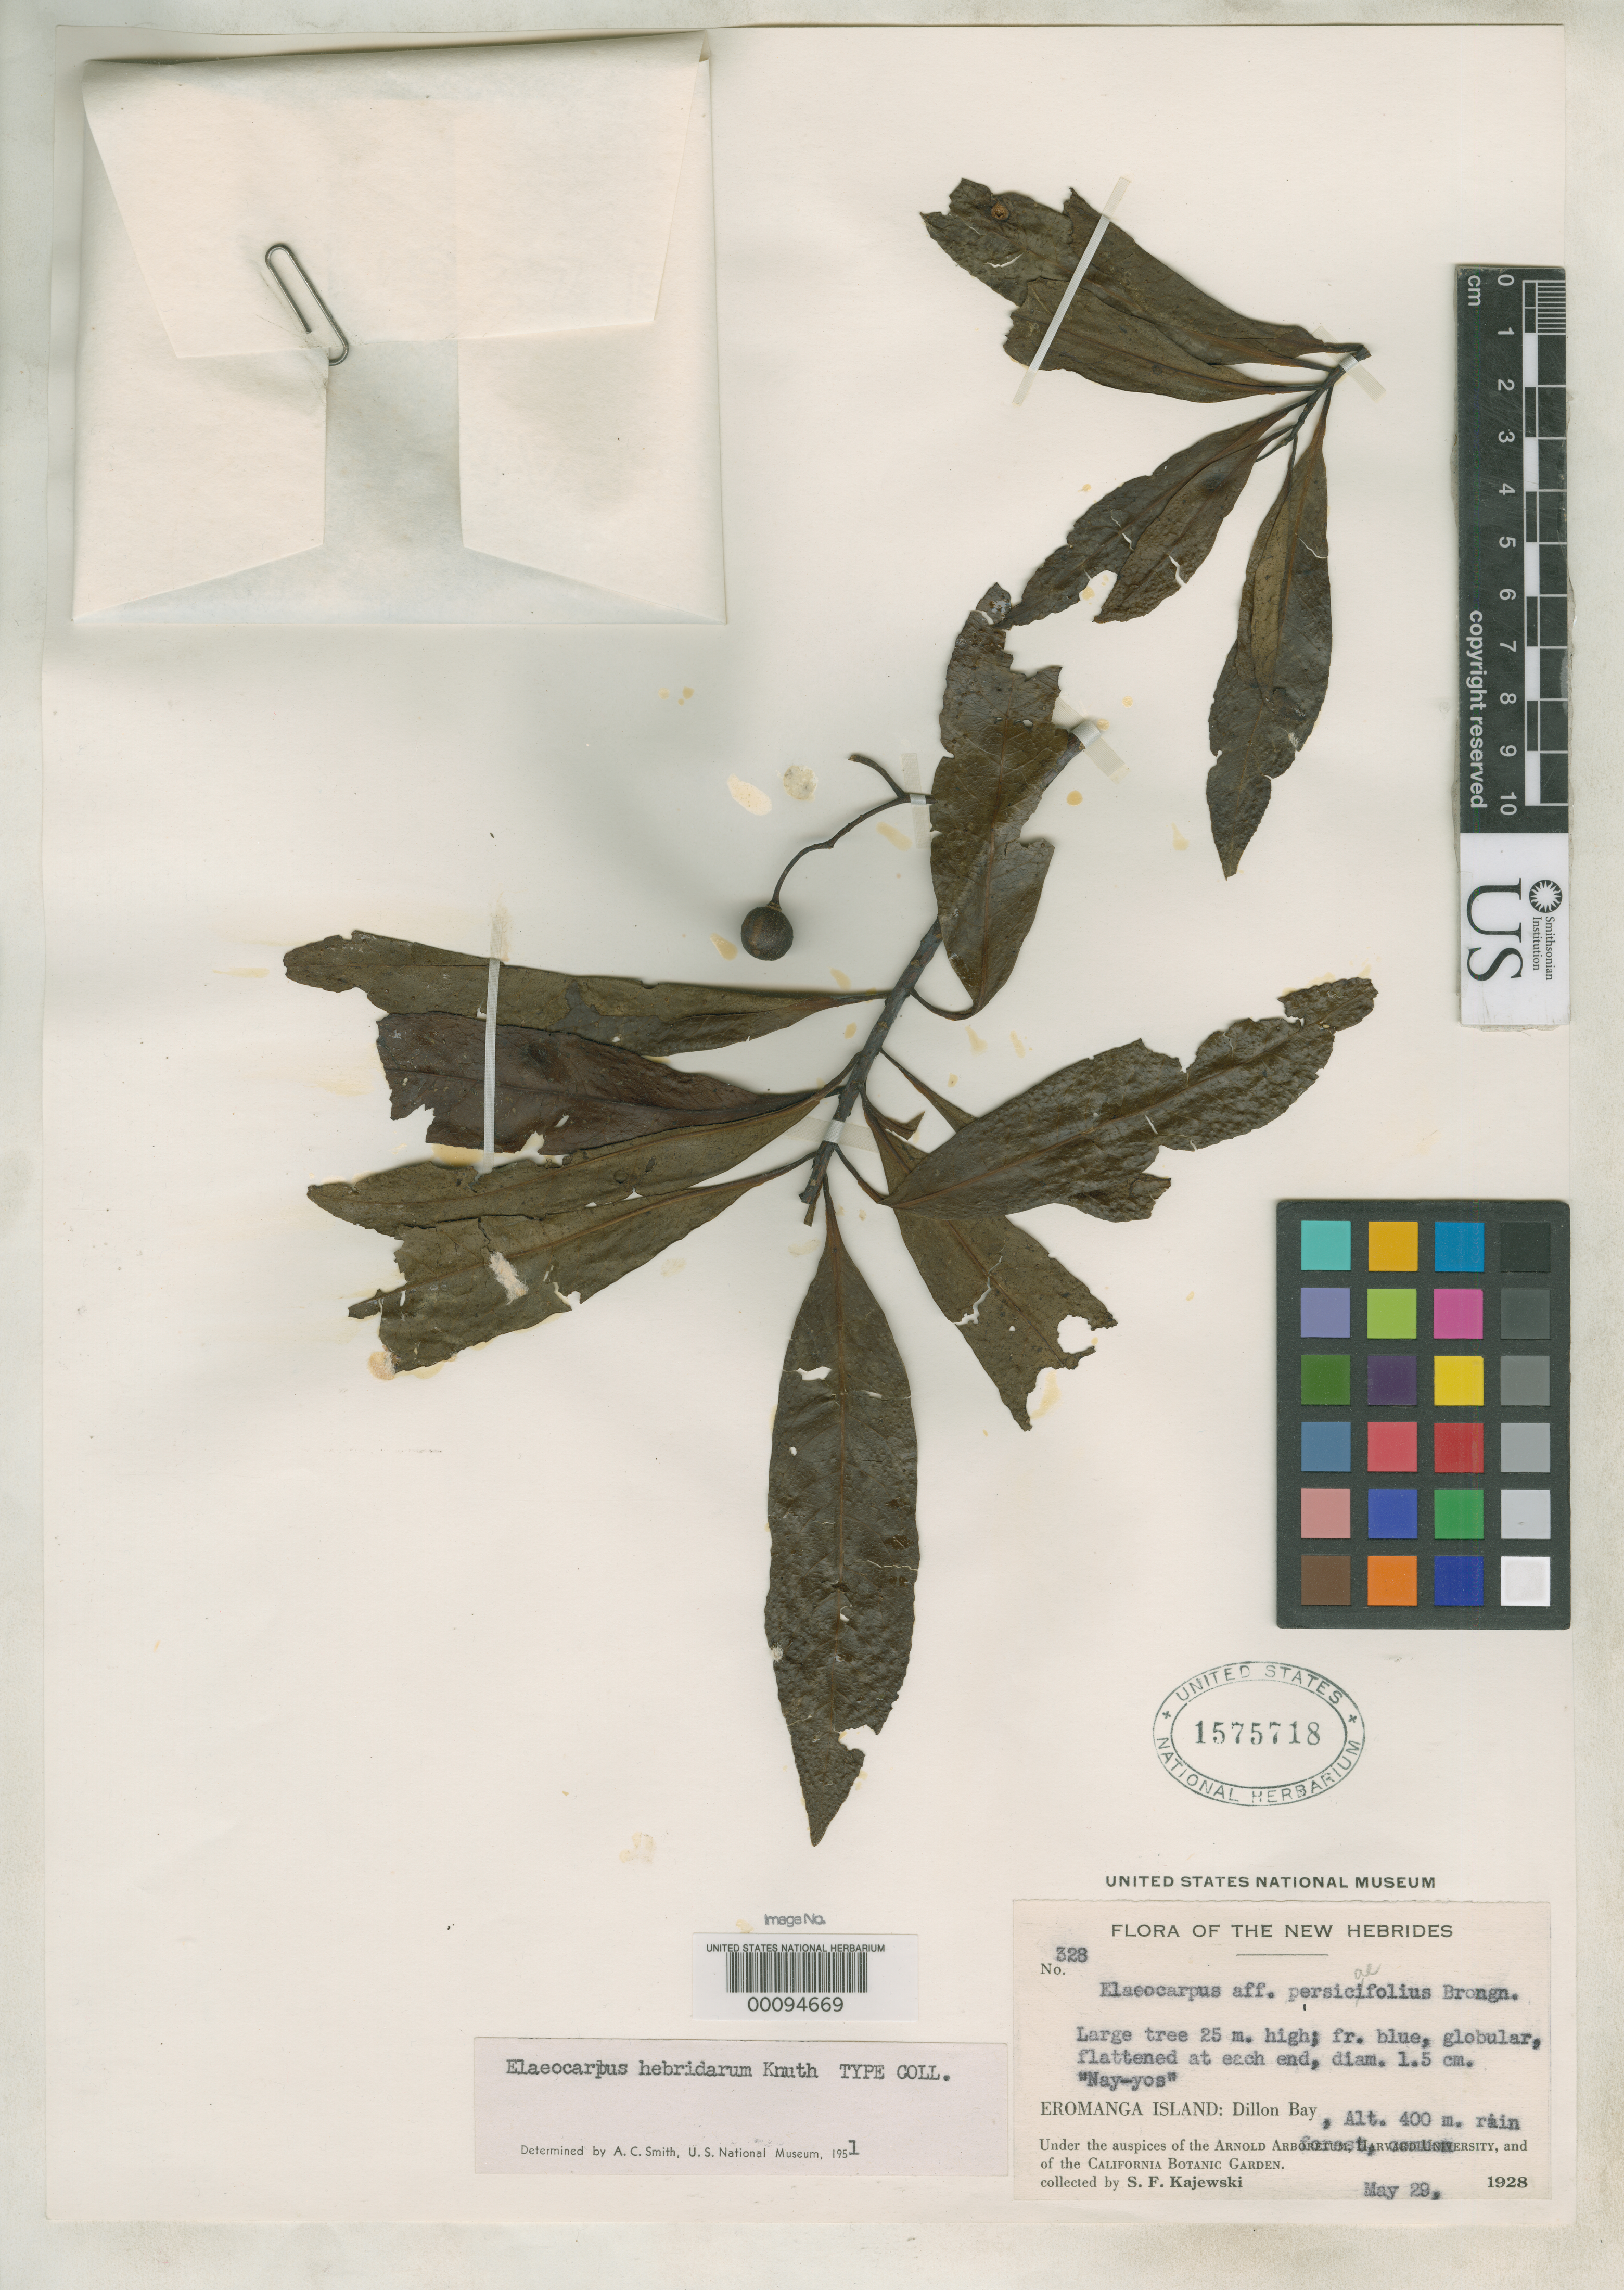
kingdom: Plantae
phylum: Tracheophyta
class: Magnoliopsida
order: Oxalidales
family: Elaeocarpaceae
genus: Elaeocarpus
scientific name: Elaeocarpus hebridarum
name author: R. Knuth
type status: Isotype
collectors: S. Kajewski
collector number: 328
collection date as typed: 29 May 1928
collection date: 1928-05-29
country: Vanuatu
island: Erromango [Eromanga]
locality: Dillon Bay.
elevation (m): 400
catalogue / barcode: US 1575718